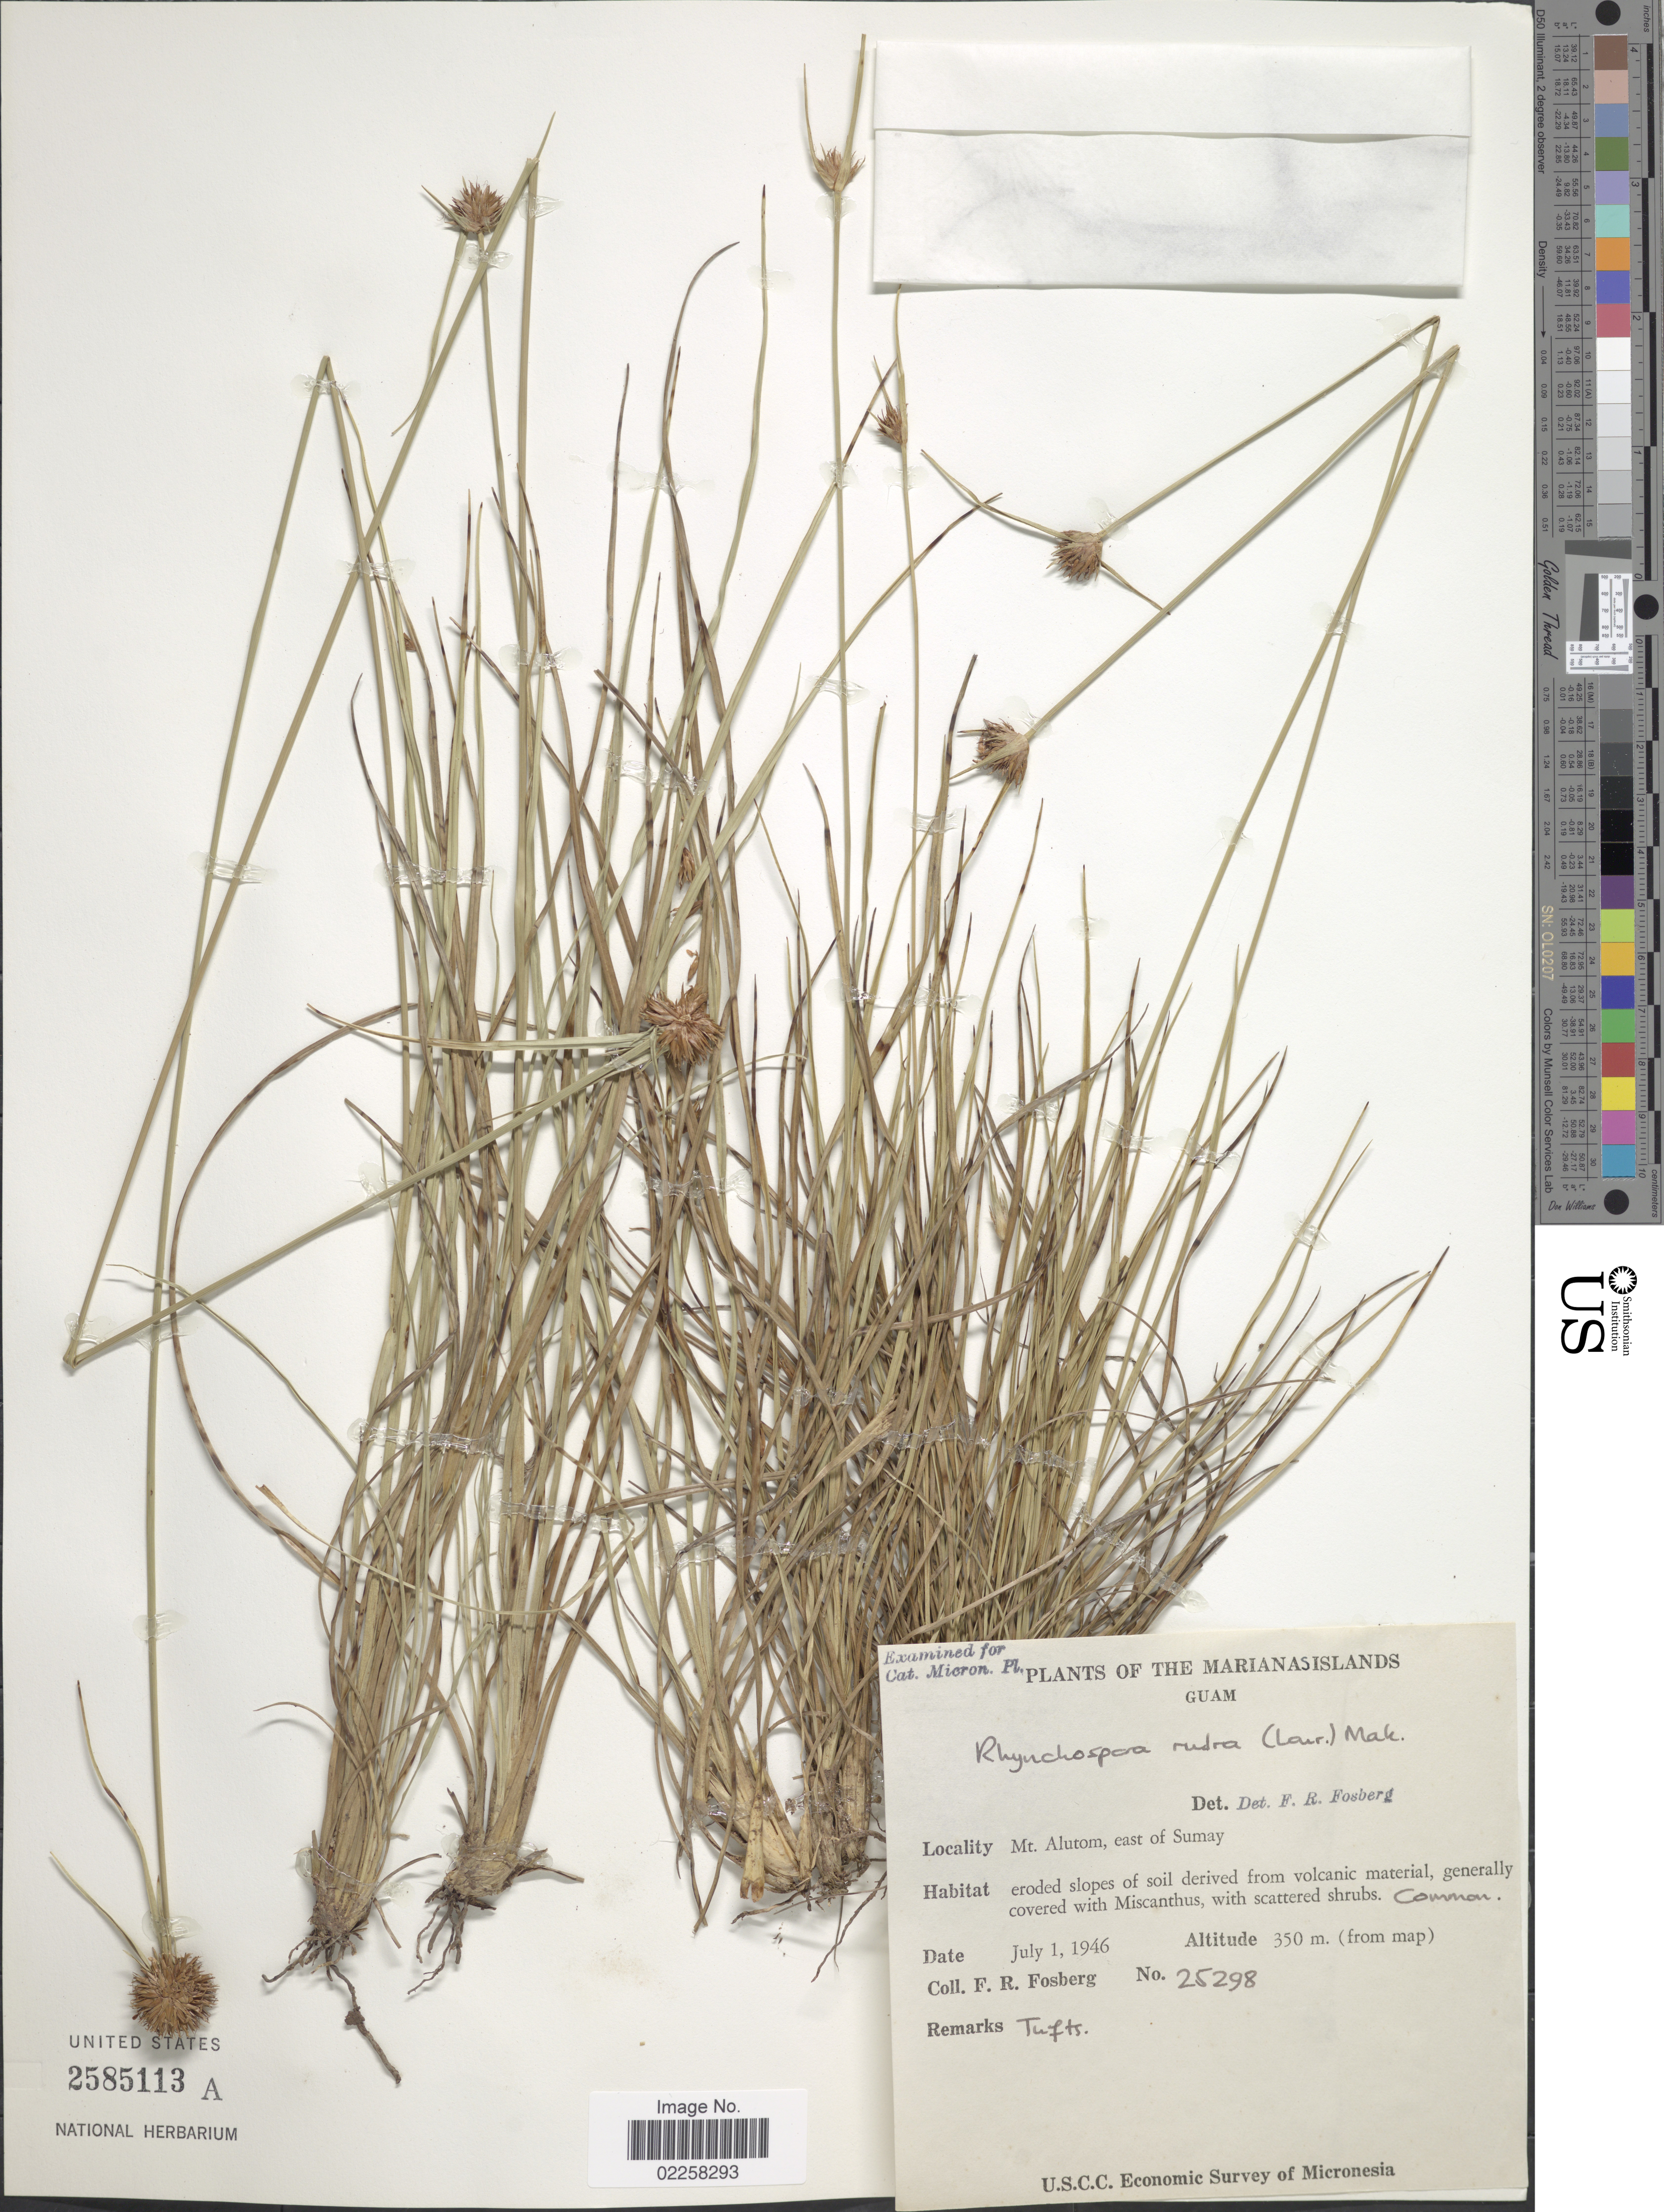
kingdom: Plantae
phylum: Tracheophyta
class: Liliopsida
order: Poales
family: Cyperaceae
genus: Rhynchospora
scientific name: Rhynchospora rubra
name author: (Lour.) Makino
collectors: F. R. Fosberg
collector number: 25298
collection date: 1946-07-01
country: Guam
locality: The Marianas Islands, Mt. Alutom, east of Sumay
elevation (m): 350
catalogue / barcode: US 2585113A